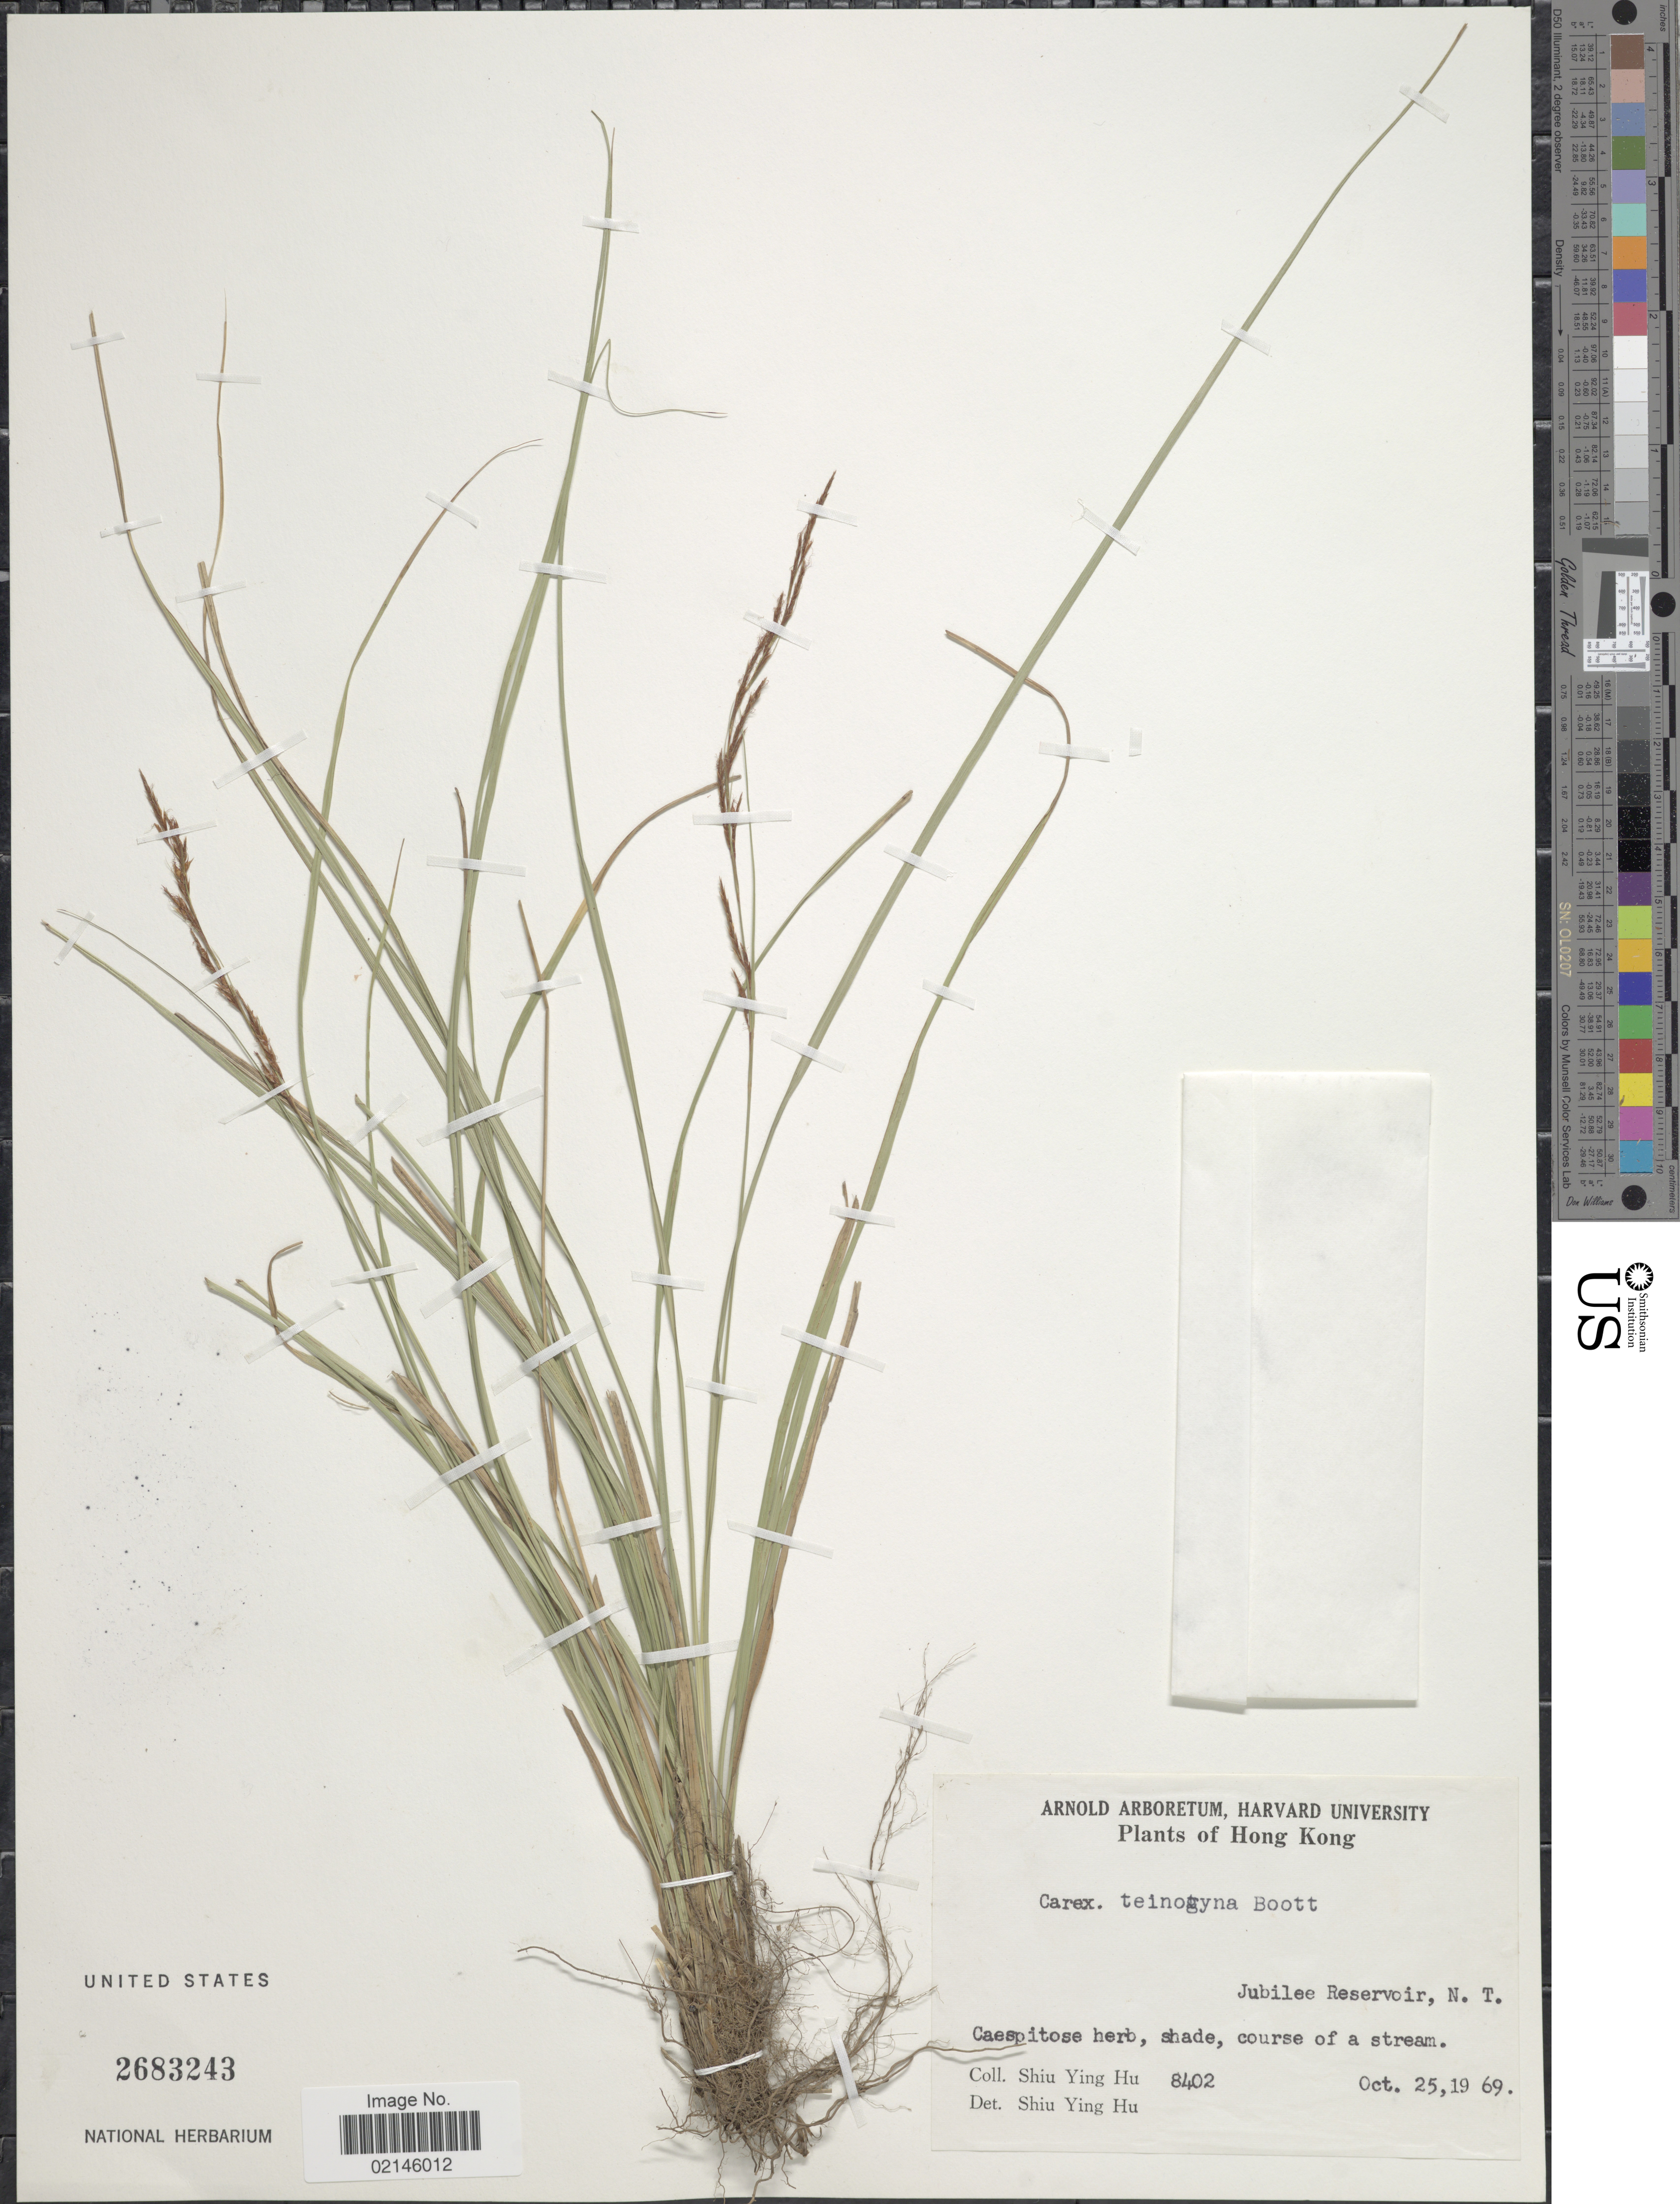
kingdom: Plantae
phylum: Tracheophyta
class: Liliopsida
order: Poales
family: Cyperaceae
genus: Carex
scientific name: Carex teinogyna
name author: Boott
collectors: S. Y. Hu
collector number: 6402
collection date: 1969-10-25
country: China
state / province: Hong Kong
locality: Jubilee Reservoir, N. T.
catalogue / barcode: US 2683243